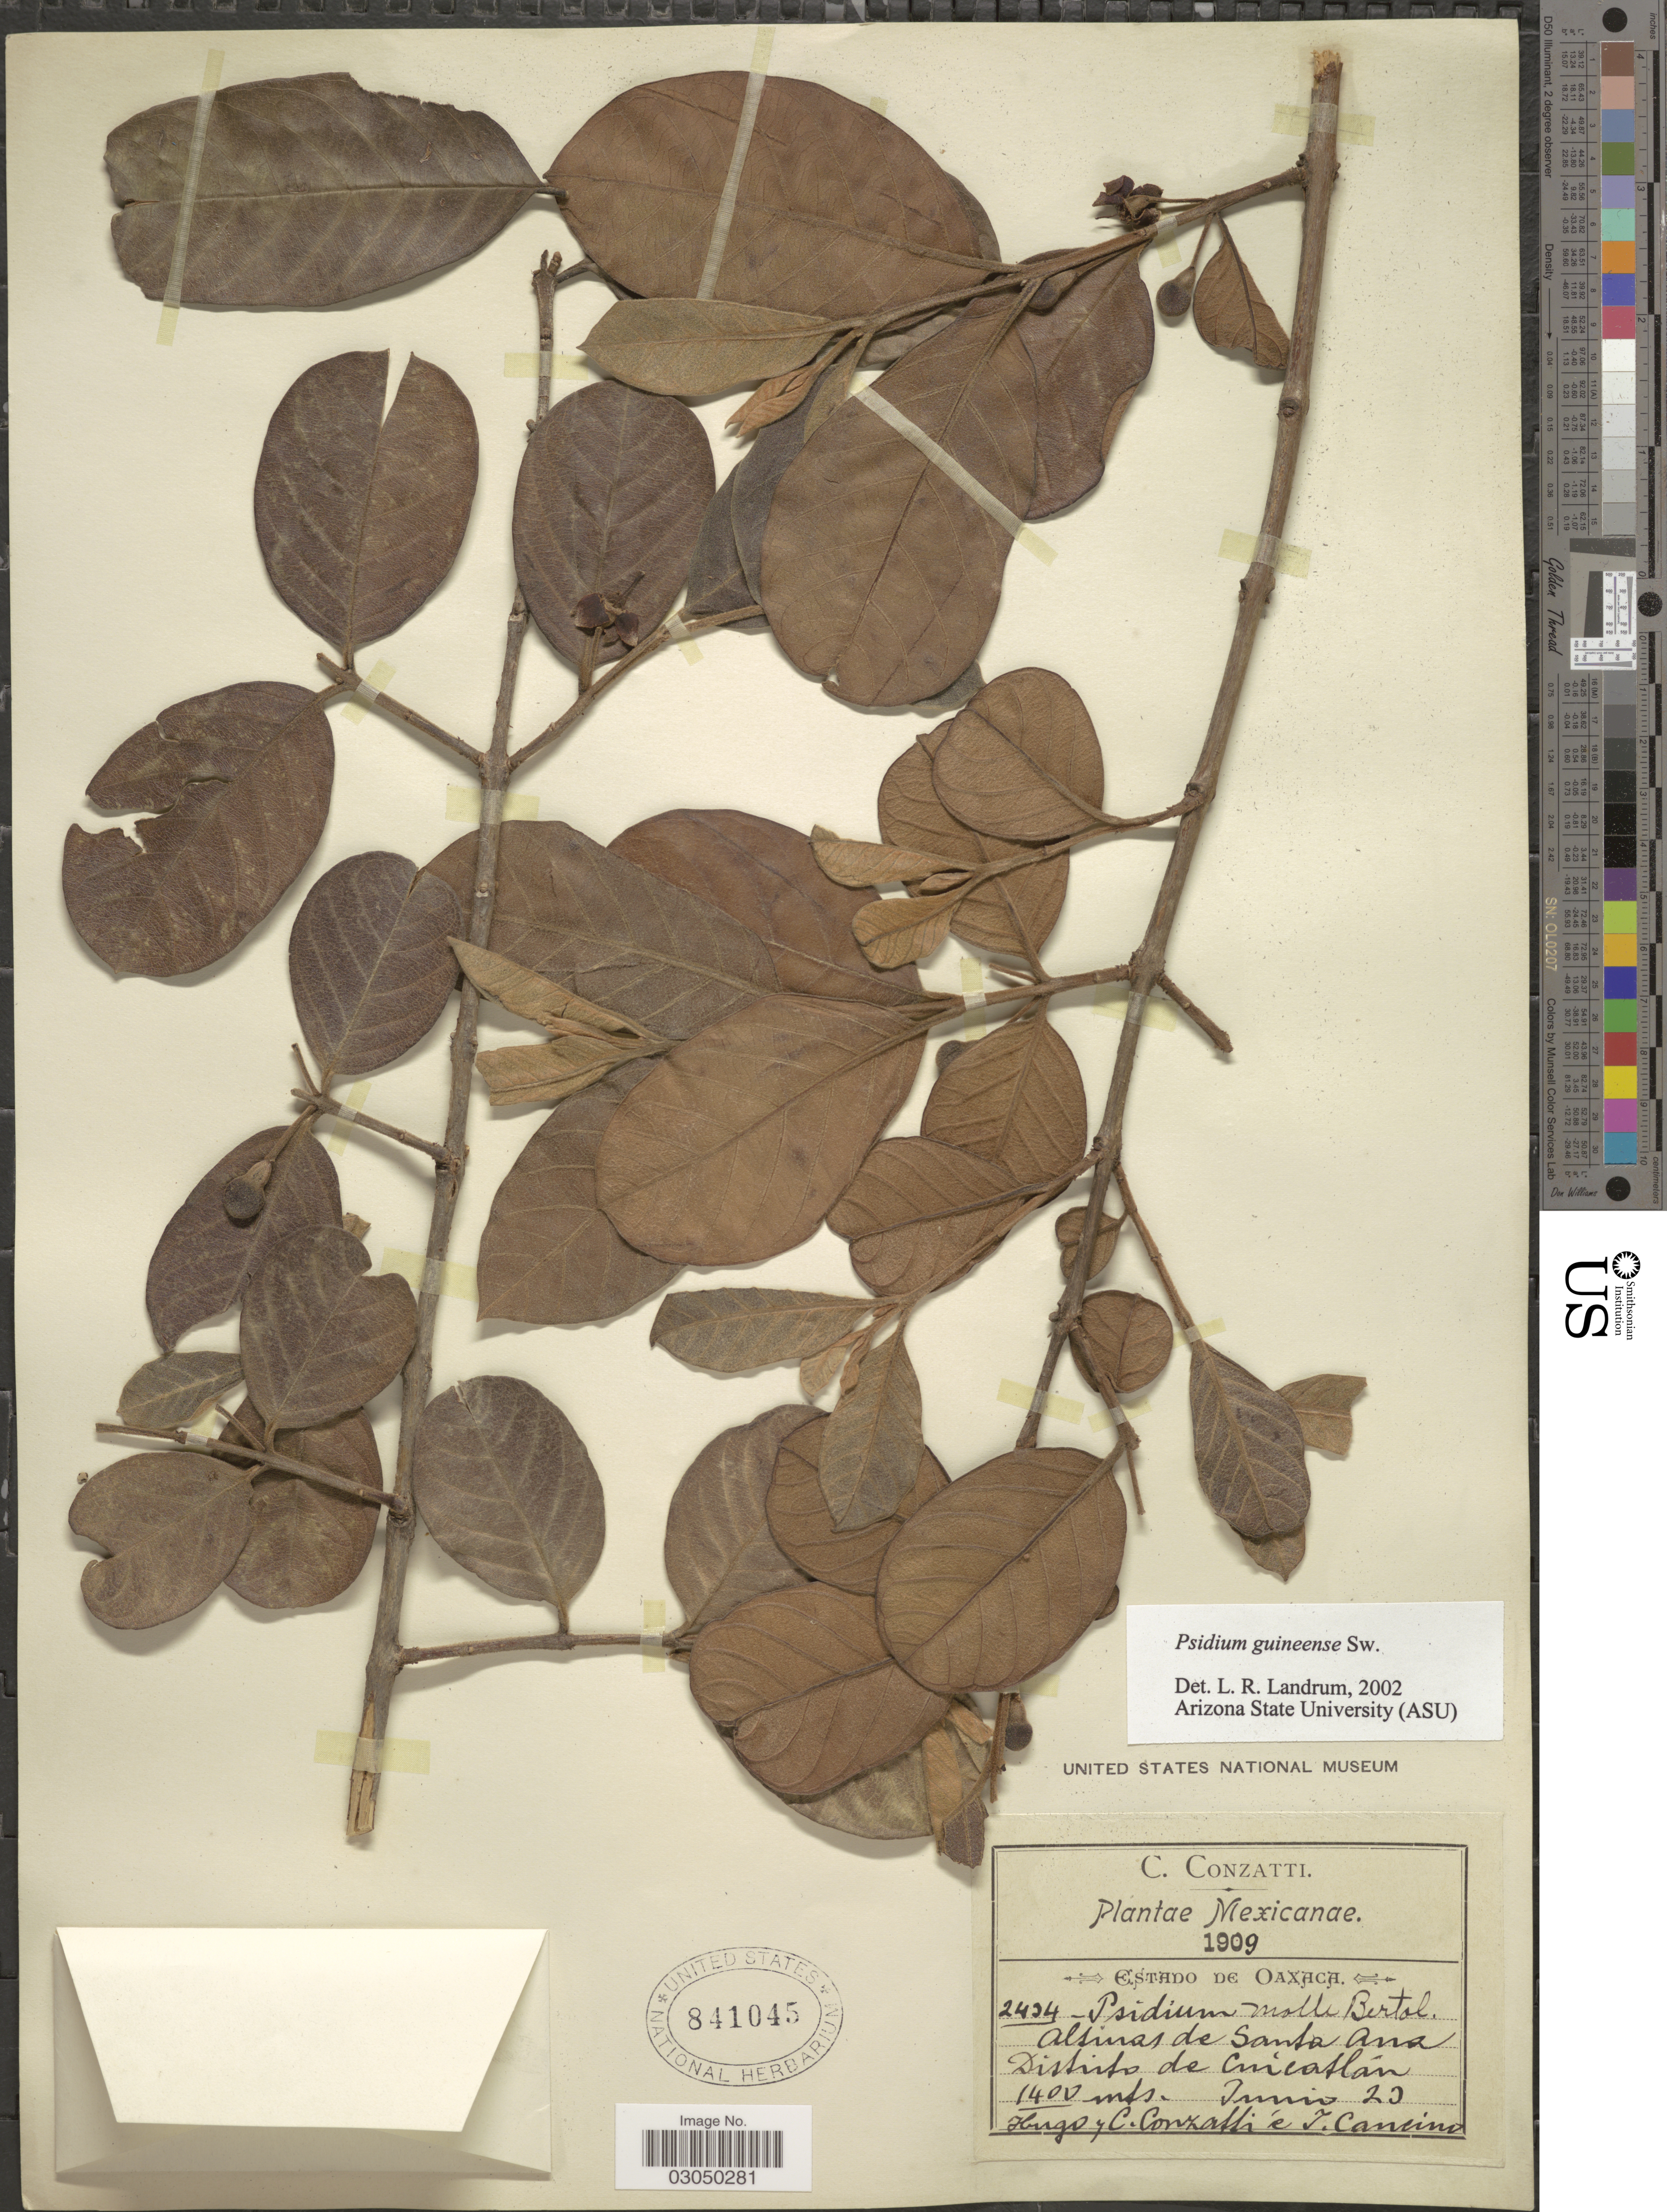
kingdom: Plantae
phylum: Tracheophyta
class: Magnoliopsida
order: Myrtales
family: Myrtaceae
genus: Psidium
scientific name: Psidium guineense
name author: Sw.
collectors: H. Conzatti, C. Conzatti & J. Cancino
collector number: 2434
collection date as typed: Transcribed d/m/y: /6/23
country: Mexico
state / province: Oaxaca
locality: Altinas de Santa Ana. Distrito de Cuicatlán.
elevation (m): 1400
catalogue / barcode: US 841045